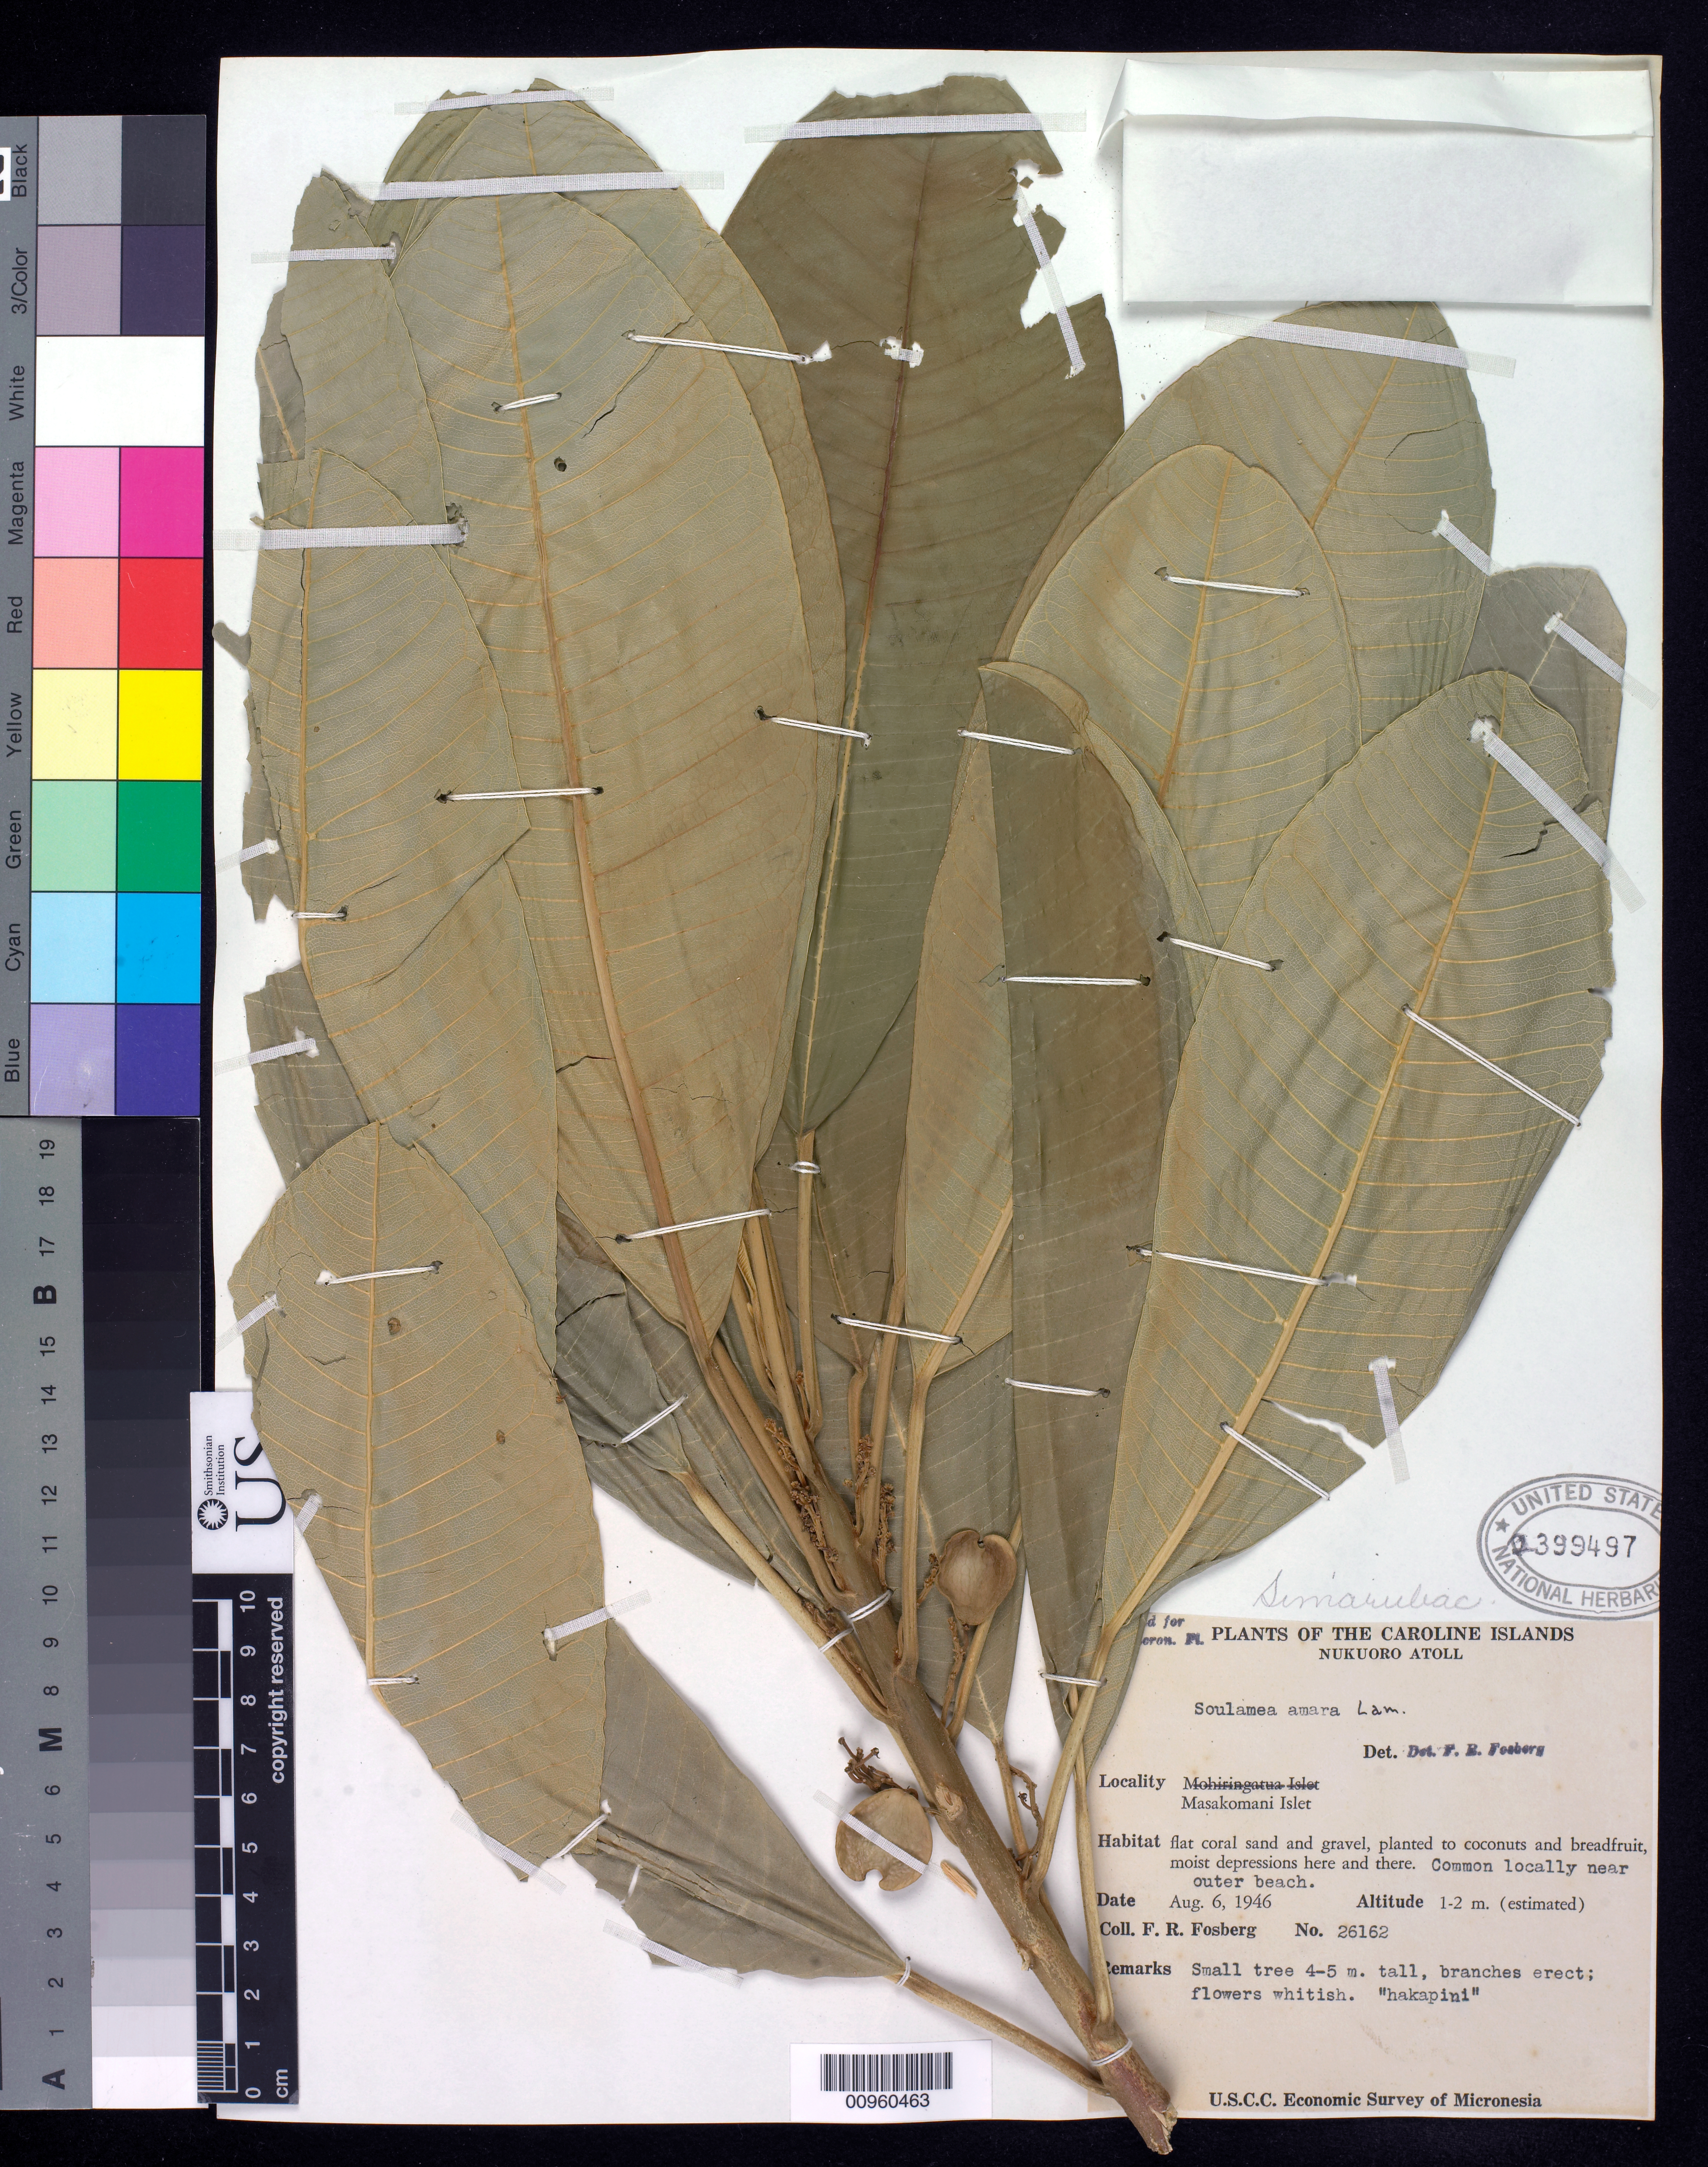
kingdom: Plantae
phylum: Tracheophyta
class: Magnoliopsida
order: Sapindales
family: Simaroubaceae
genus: Soulamea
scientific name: Soulamea amara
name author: Lam.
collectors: F. R. Fosberg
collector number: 26162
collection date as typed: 06 Aug 1946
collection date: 1946-08-06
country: Micronesia, Federated States of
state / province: Pohnpei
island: Nukuoro Atoll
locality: Caroline Islands, Masakomani Islet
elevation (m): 1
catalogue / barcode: US 2399497